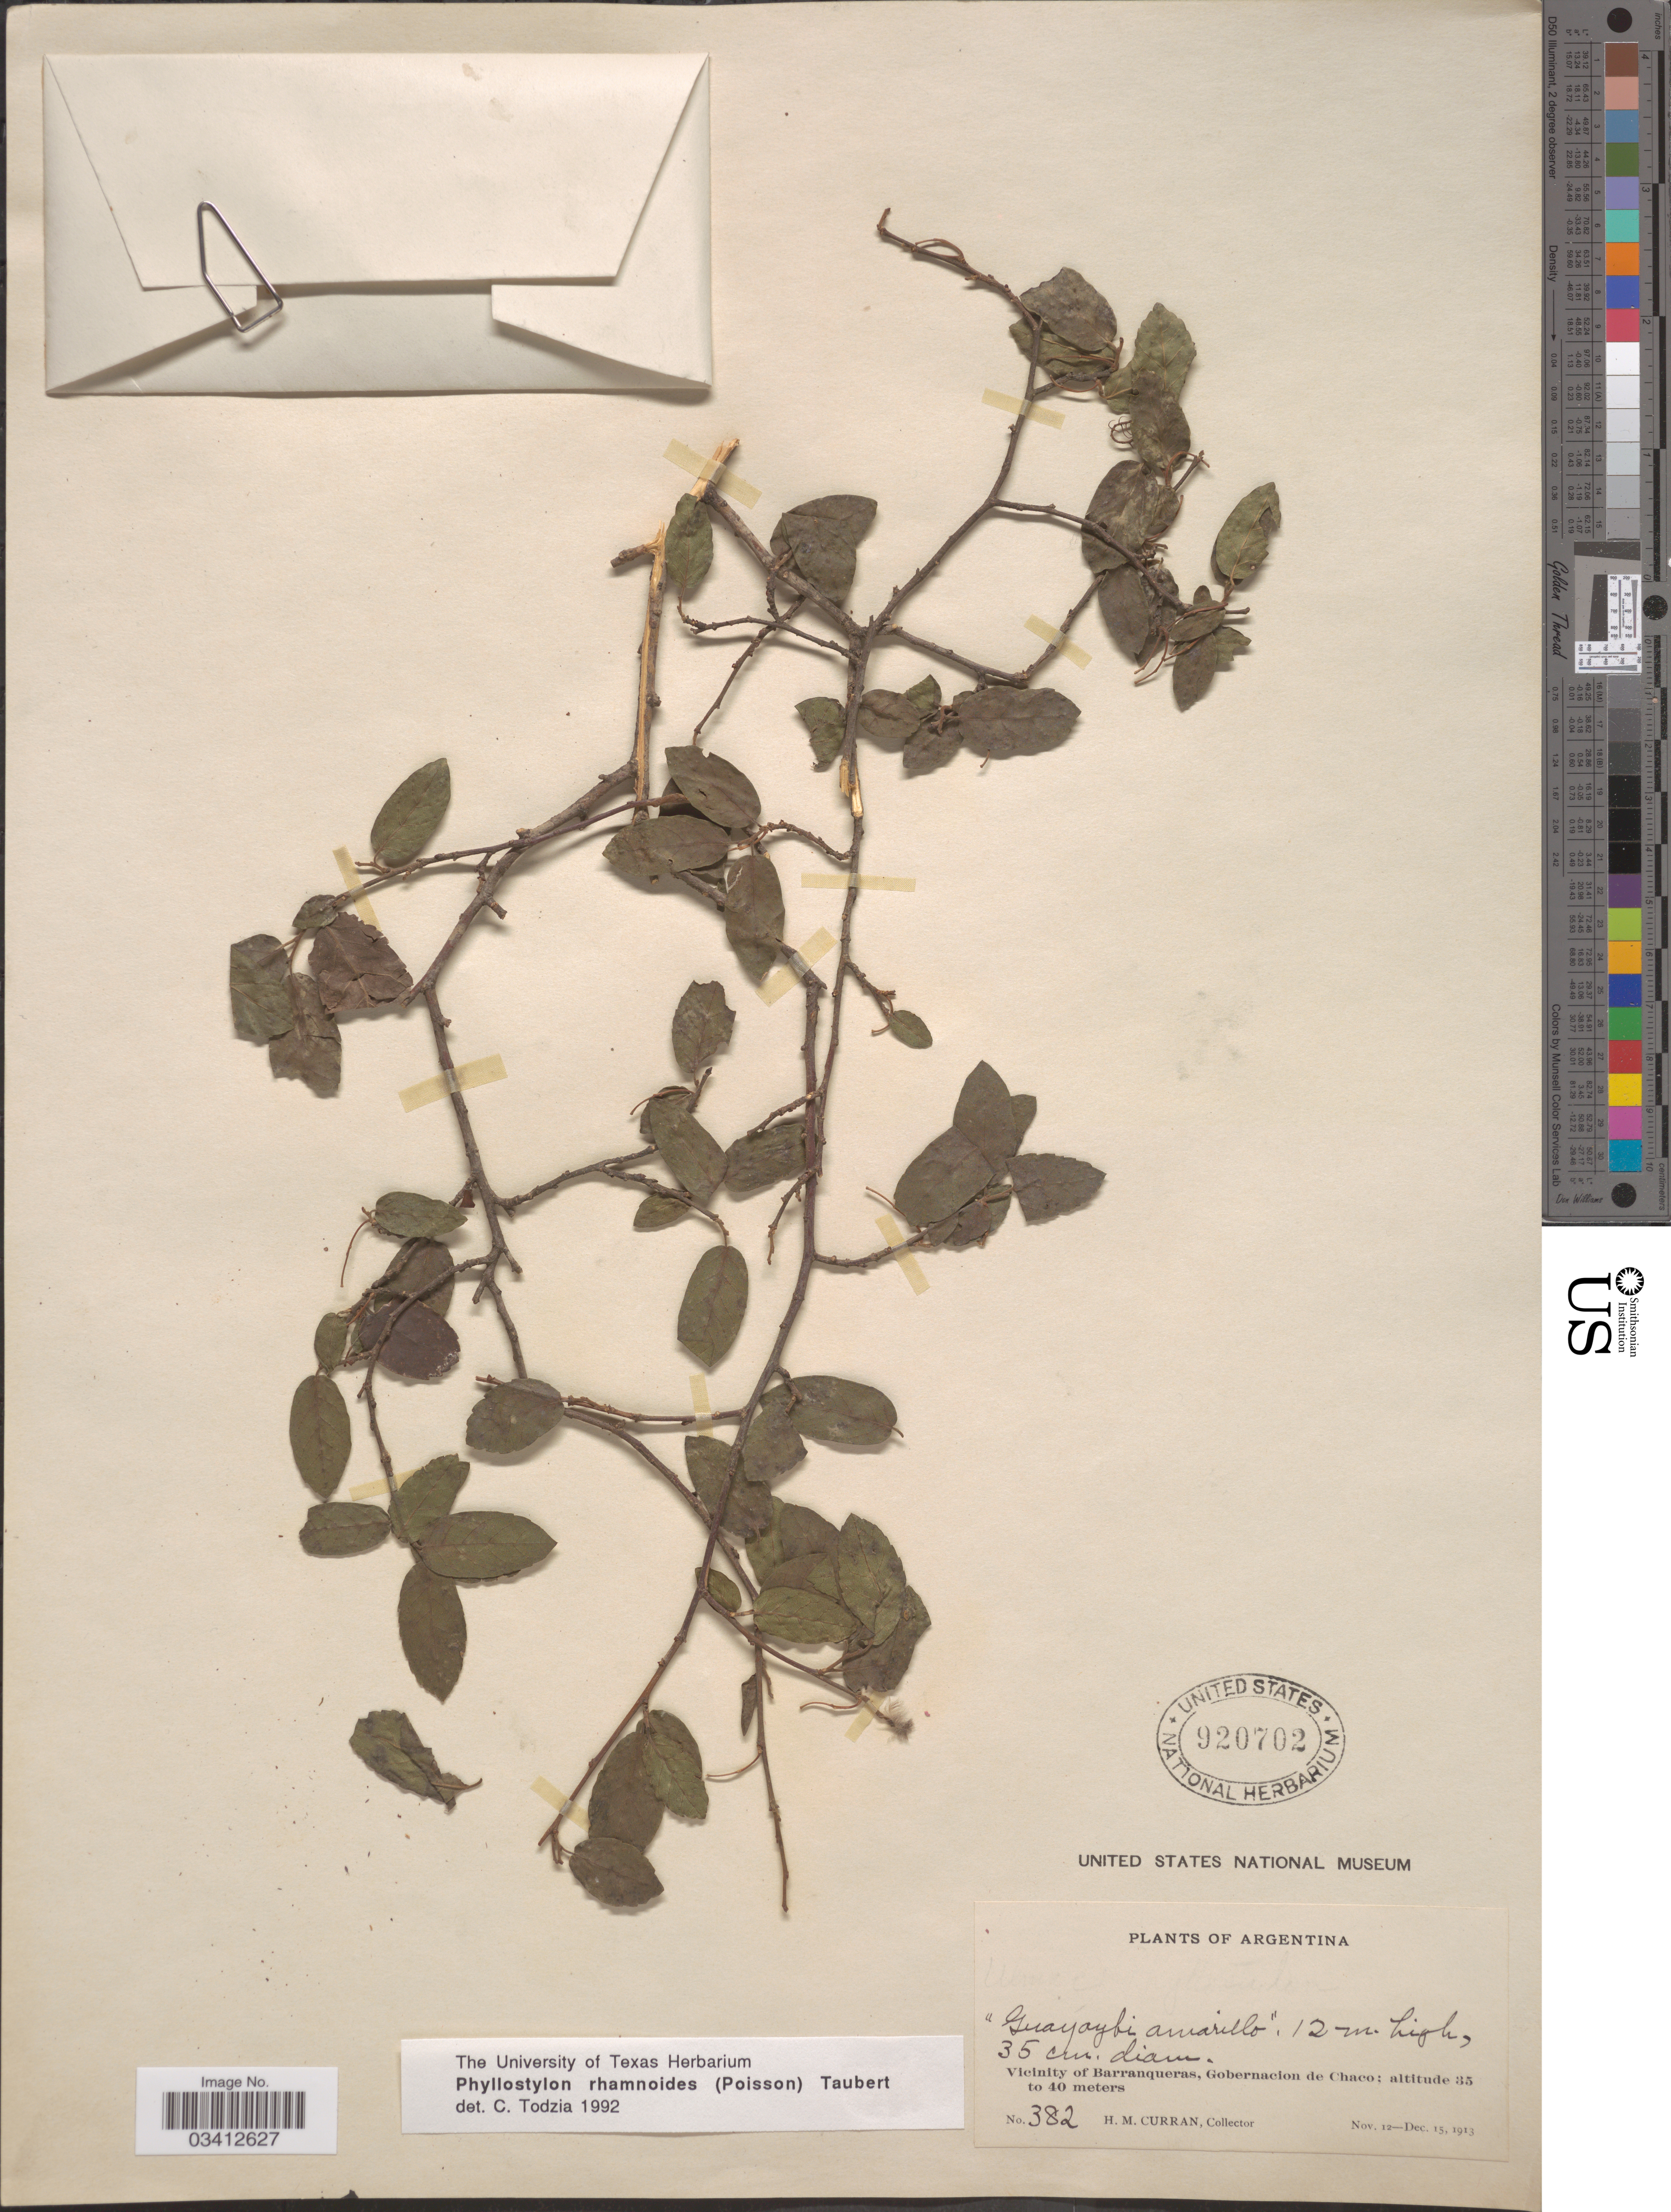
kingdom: Plantae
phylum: Tracheophyta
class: Magnoliopsida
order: Rosales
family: Ulmaceae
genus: Phyllostylon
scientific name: Phyllostylon rhamnoides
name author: (J. Poiss.) Taub.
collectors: H. M. Curran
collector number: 382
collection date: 1913-11-12/1913-12-15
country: Argentina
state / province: Chaco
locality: Vicinity of Barranqueras, Gobernacion de Chaco.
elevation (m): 35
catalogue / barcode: US 920702